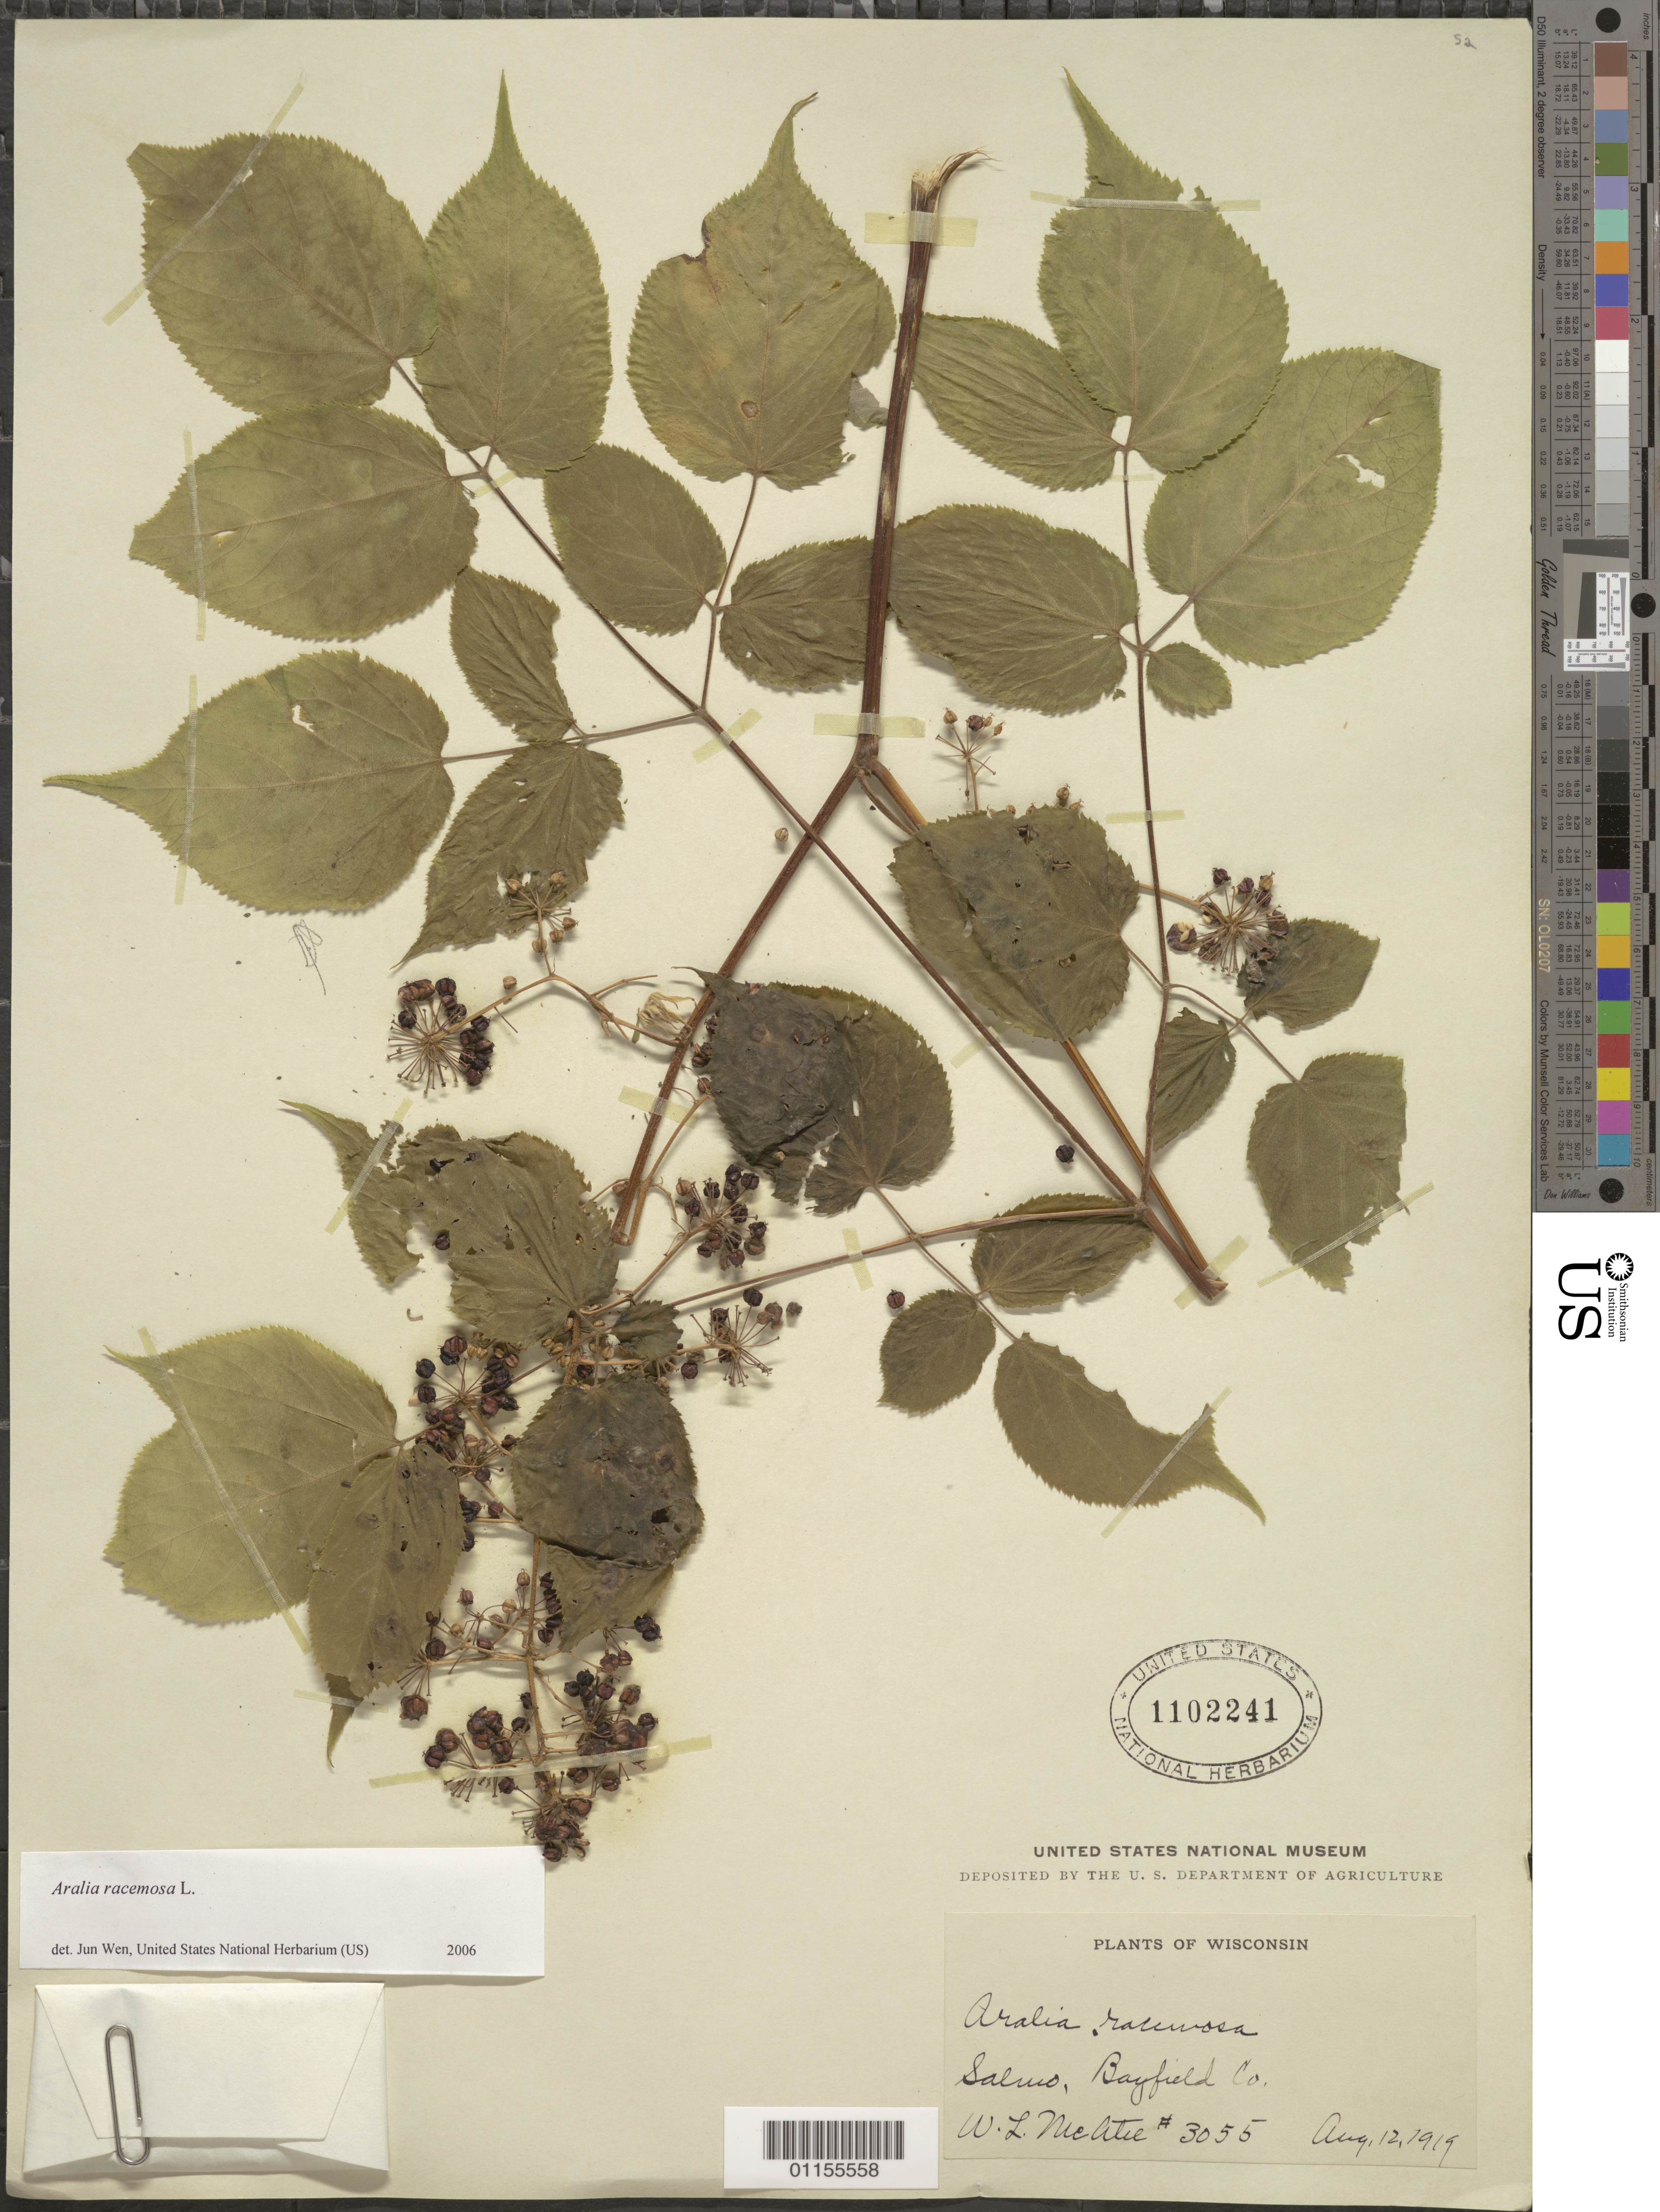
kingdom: Plantae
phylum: Tracheophyta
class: Magnoliopsida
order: Apiales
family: Araliaceae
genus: Aralia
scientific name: Aralia racemosa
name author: L.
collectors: W. McAtee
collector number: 3055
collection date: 1919-08-12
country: United States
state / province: Wisconsin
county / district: Bayfield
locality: Salmo.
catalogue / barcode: US 1102241